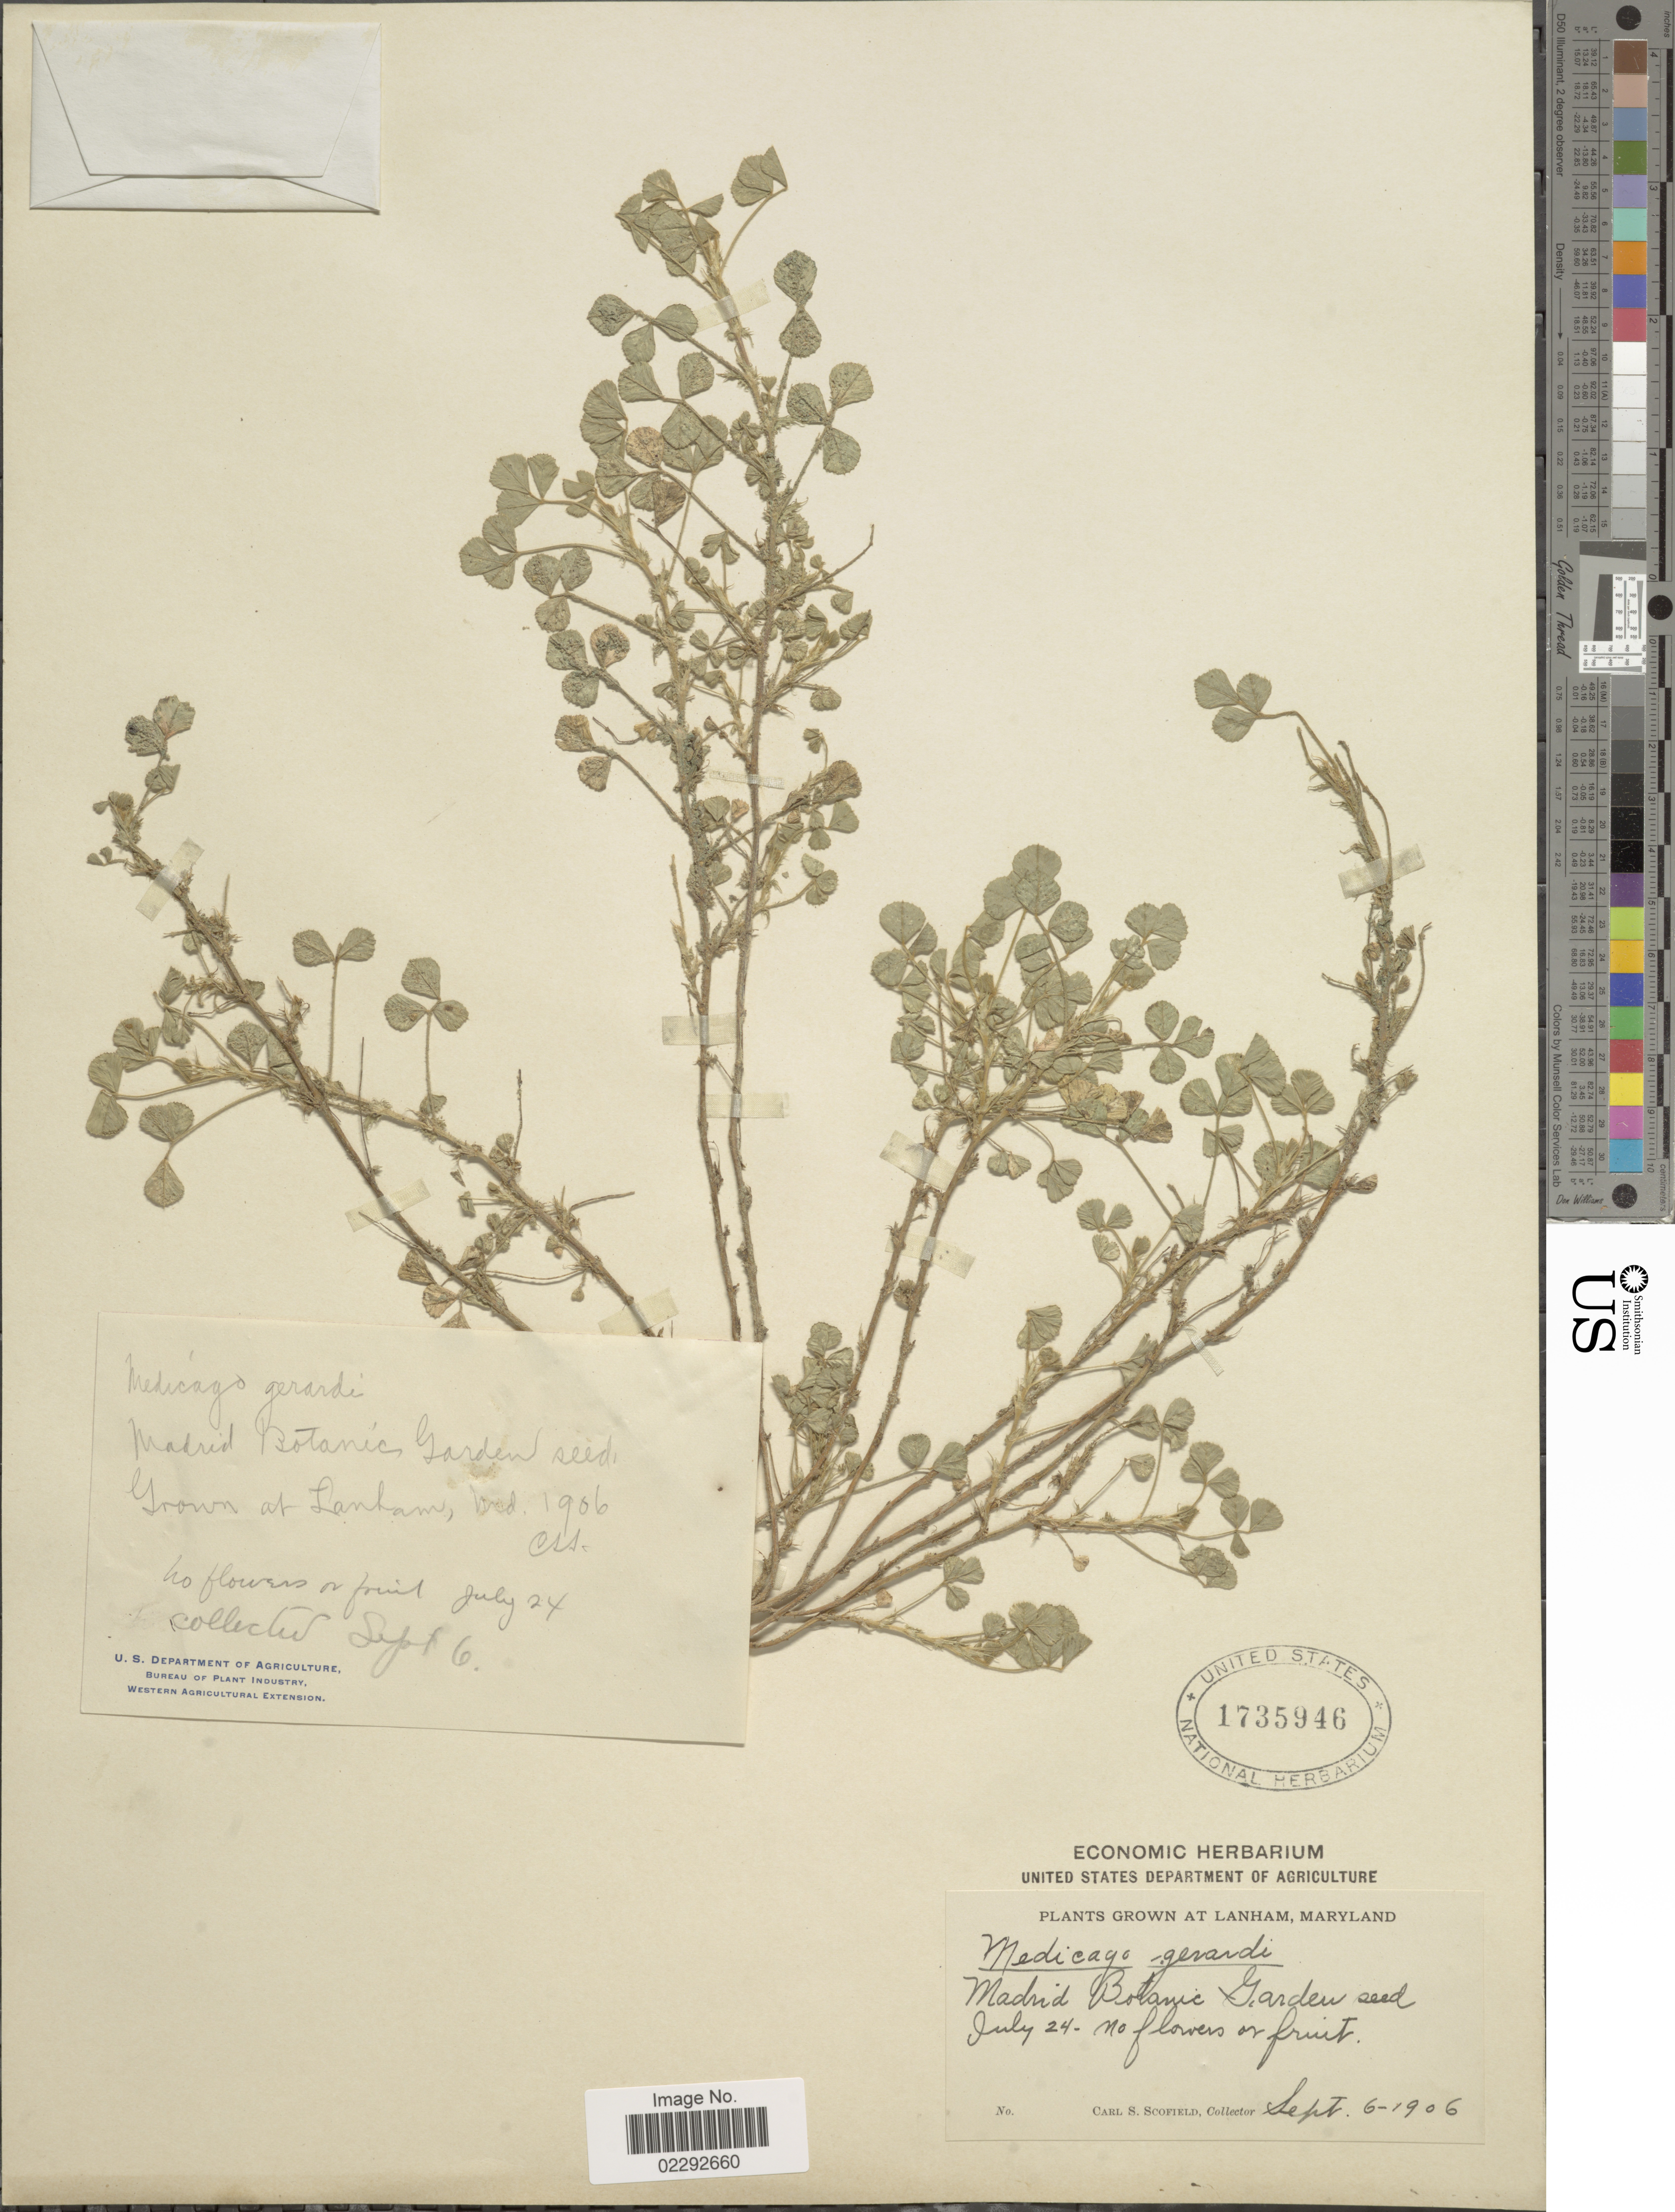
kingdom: Plantae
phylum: Tracheophyta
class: Magnoliopsida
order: Fabales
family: Fabaceae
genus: Medicago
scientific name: Medicago gerardii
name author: Willd.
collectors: C. Scofield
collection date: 1906-09-06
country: United States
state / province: Maryland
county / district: Prince George's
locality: Lanham, Maryland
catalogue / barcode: US 1735946